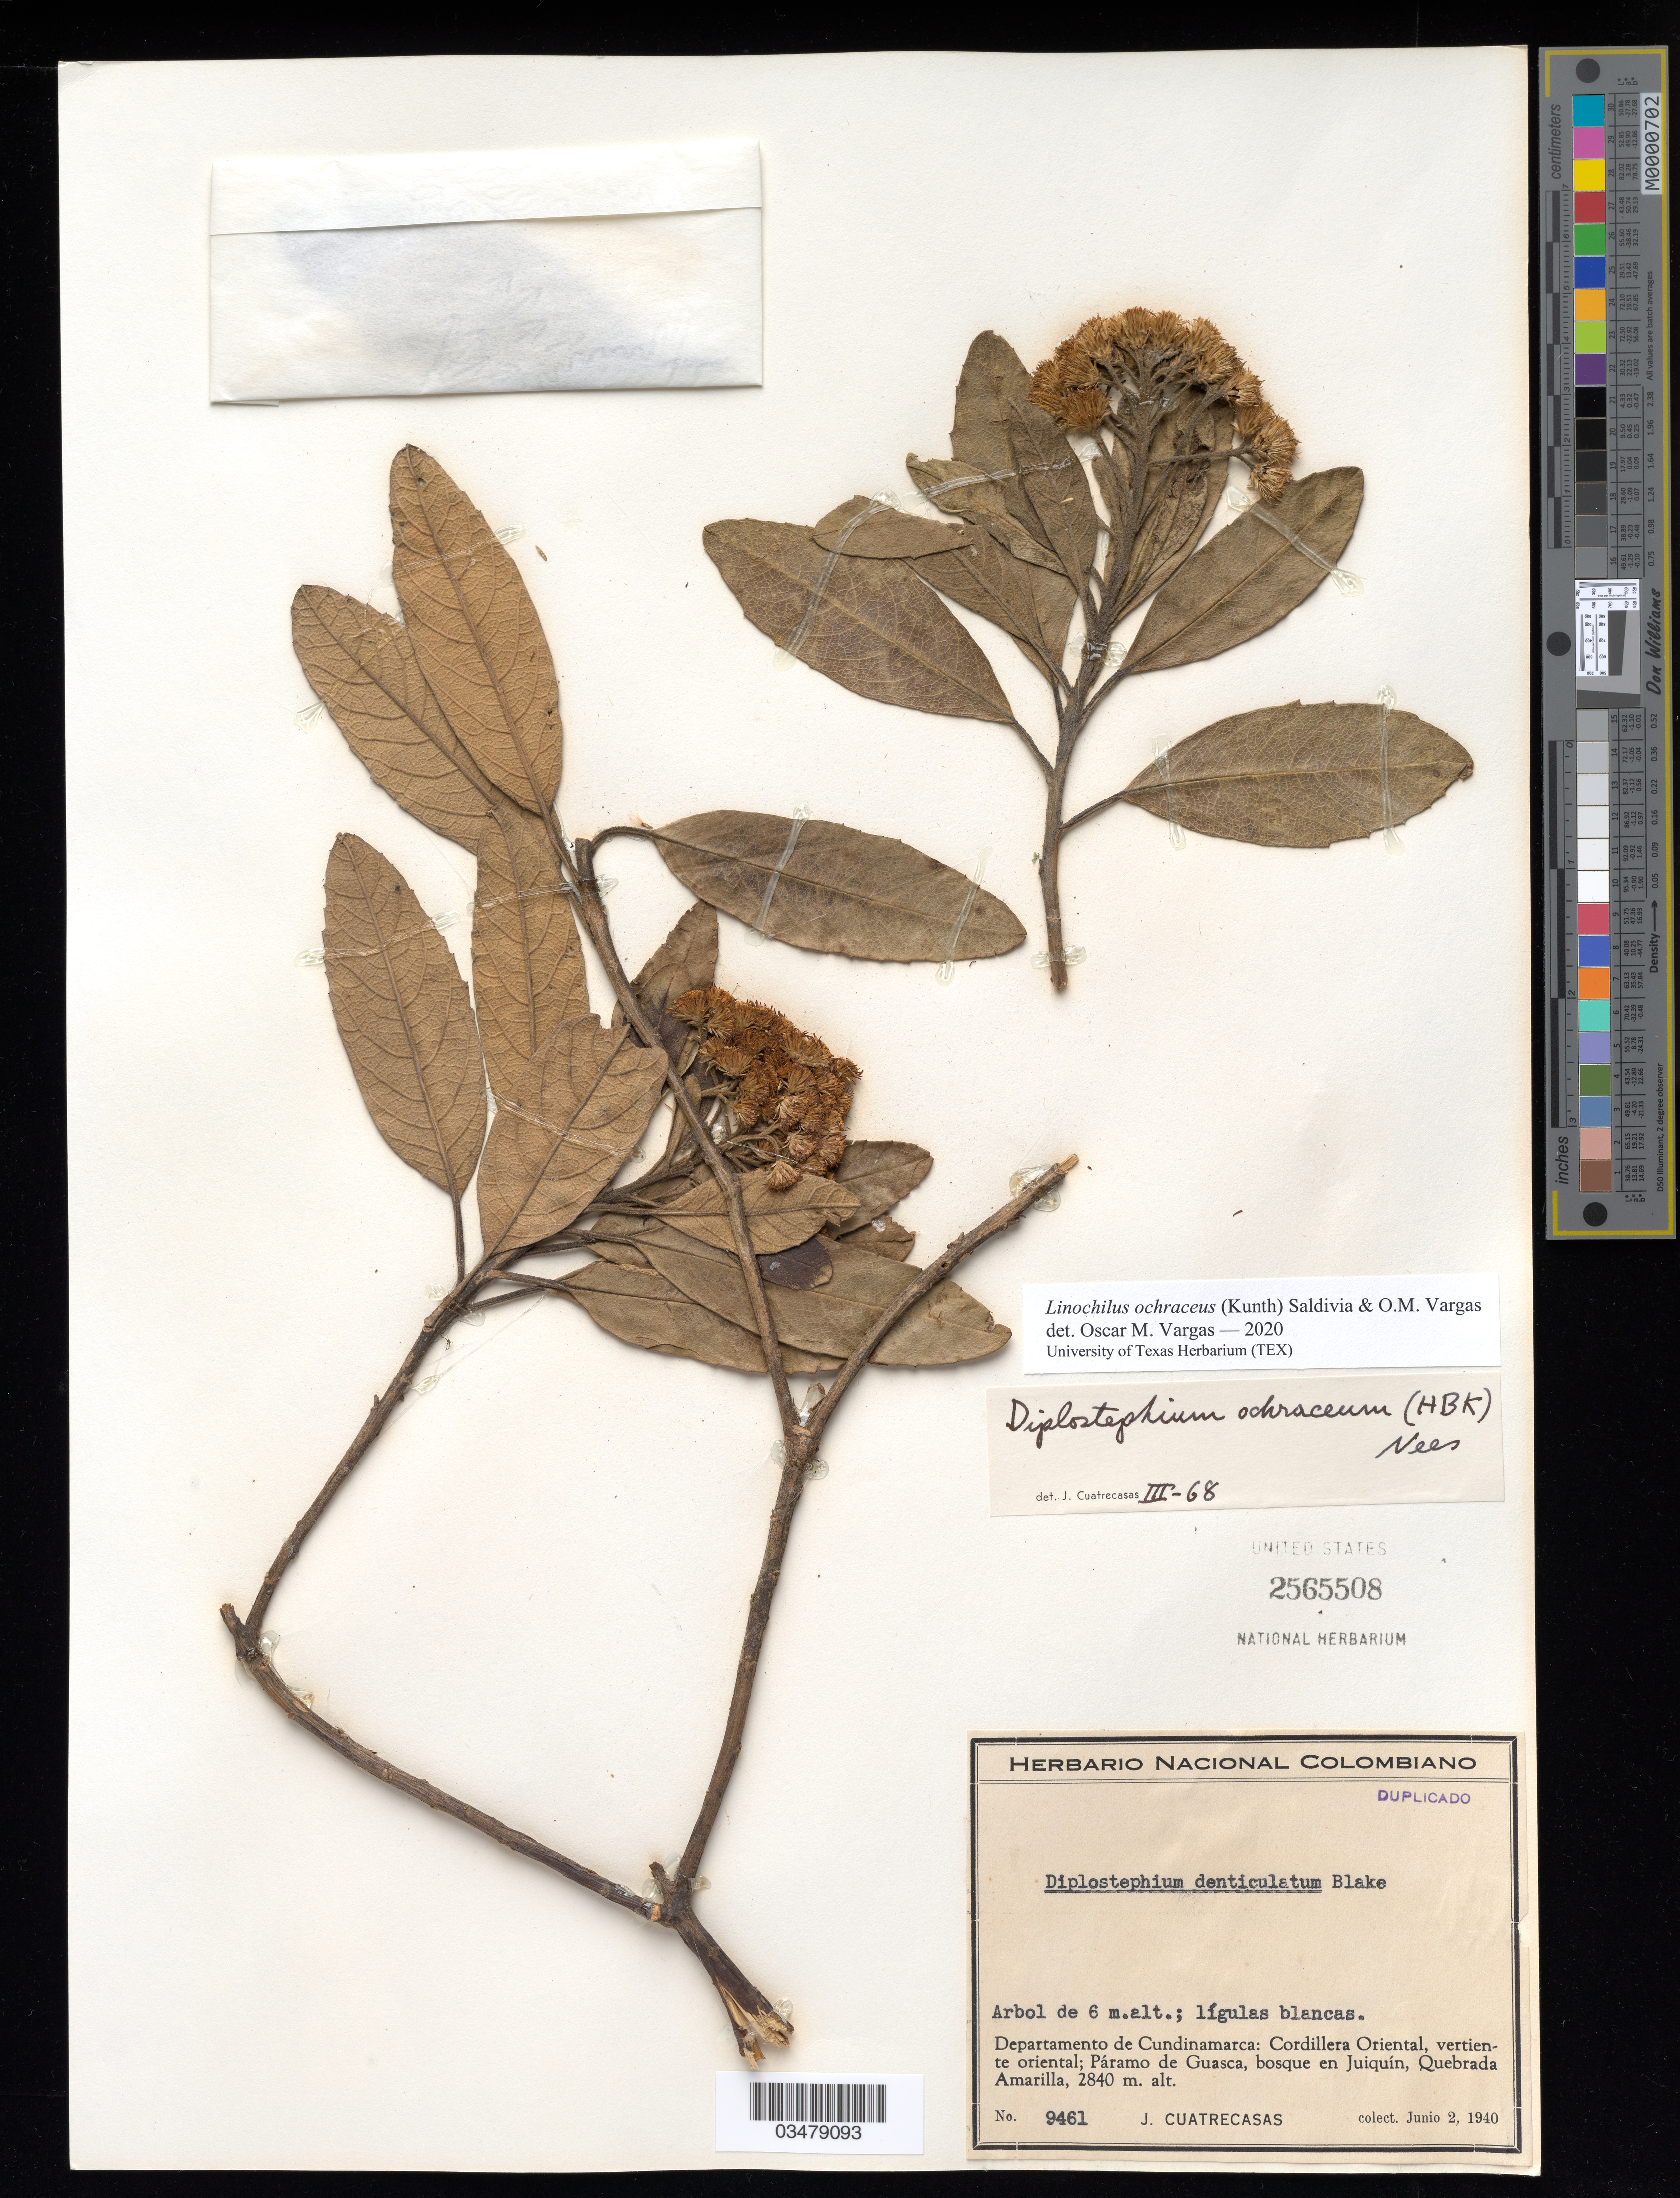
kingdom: Plantae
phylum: Tracheophyta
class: Magnoliopsida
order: Asterales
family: Asteraceae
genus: Linochilus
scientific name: Linochilus ochraceus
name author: (Kunth) Saldivia & O.M. Vargas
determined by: Vargas, Oscar M.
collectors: J. Cuatrecasas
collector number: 9461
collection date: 1940-06-02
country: Colombia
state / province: Cundinamarca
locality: Cordillera Oriental, vertiente oriental; Paramo de Guasca, bosque en Juiquin, Quebrada Amarilla.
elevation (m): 2840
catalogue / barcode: US 2565508